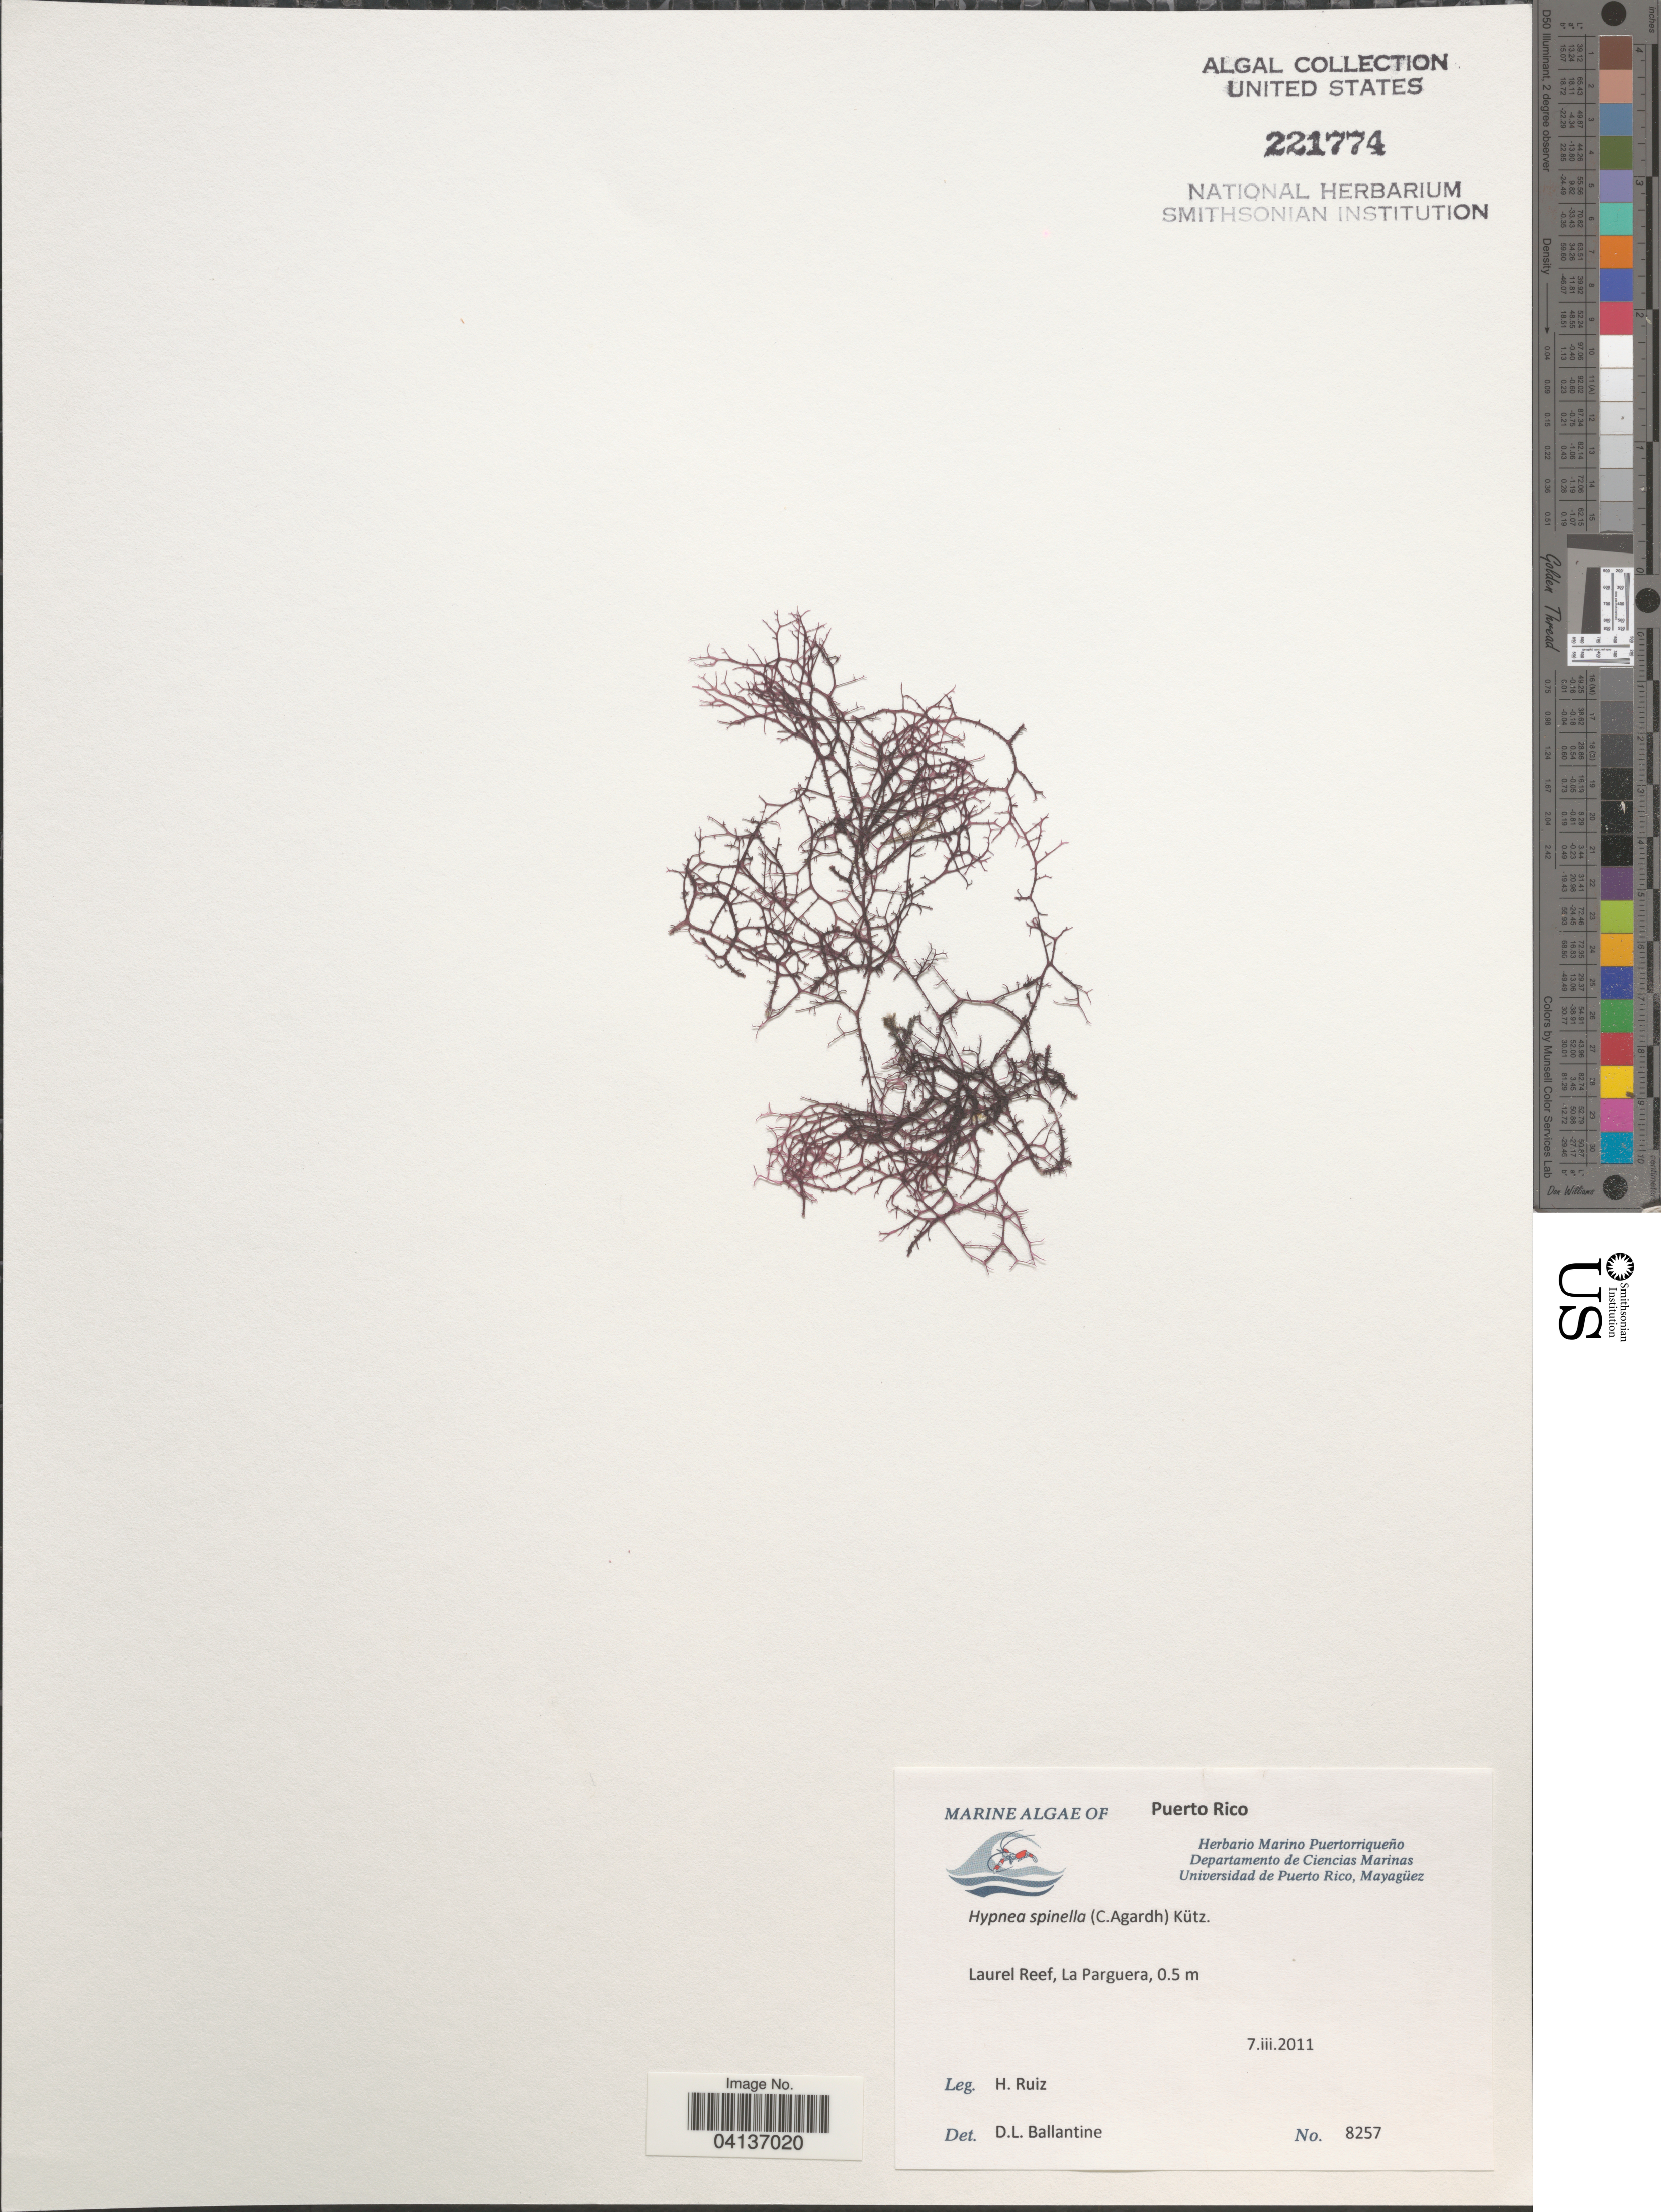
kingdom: Plantae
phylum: Rhodophyta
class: Florideophyceae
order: Gigartinales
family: Cystocloniaceae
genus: Hypnea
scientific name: Hypnea spinella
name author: (C. Agardh) Kütz.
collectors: H. Ruiz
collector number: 8257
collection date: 2011-03-07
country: Puerto Rico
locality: Laurel Reef, La Parguera.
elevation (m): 0.5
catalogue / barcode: US 221774